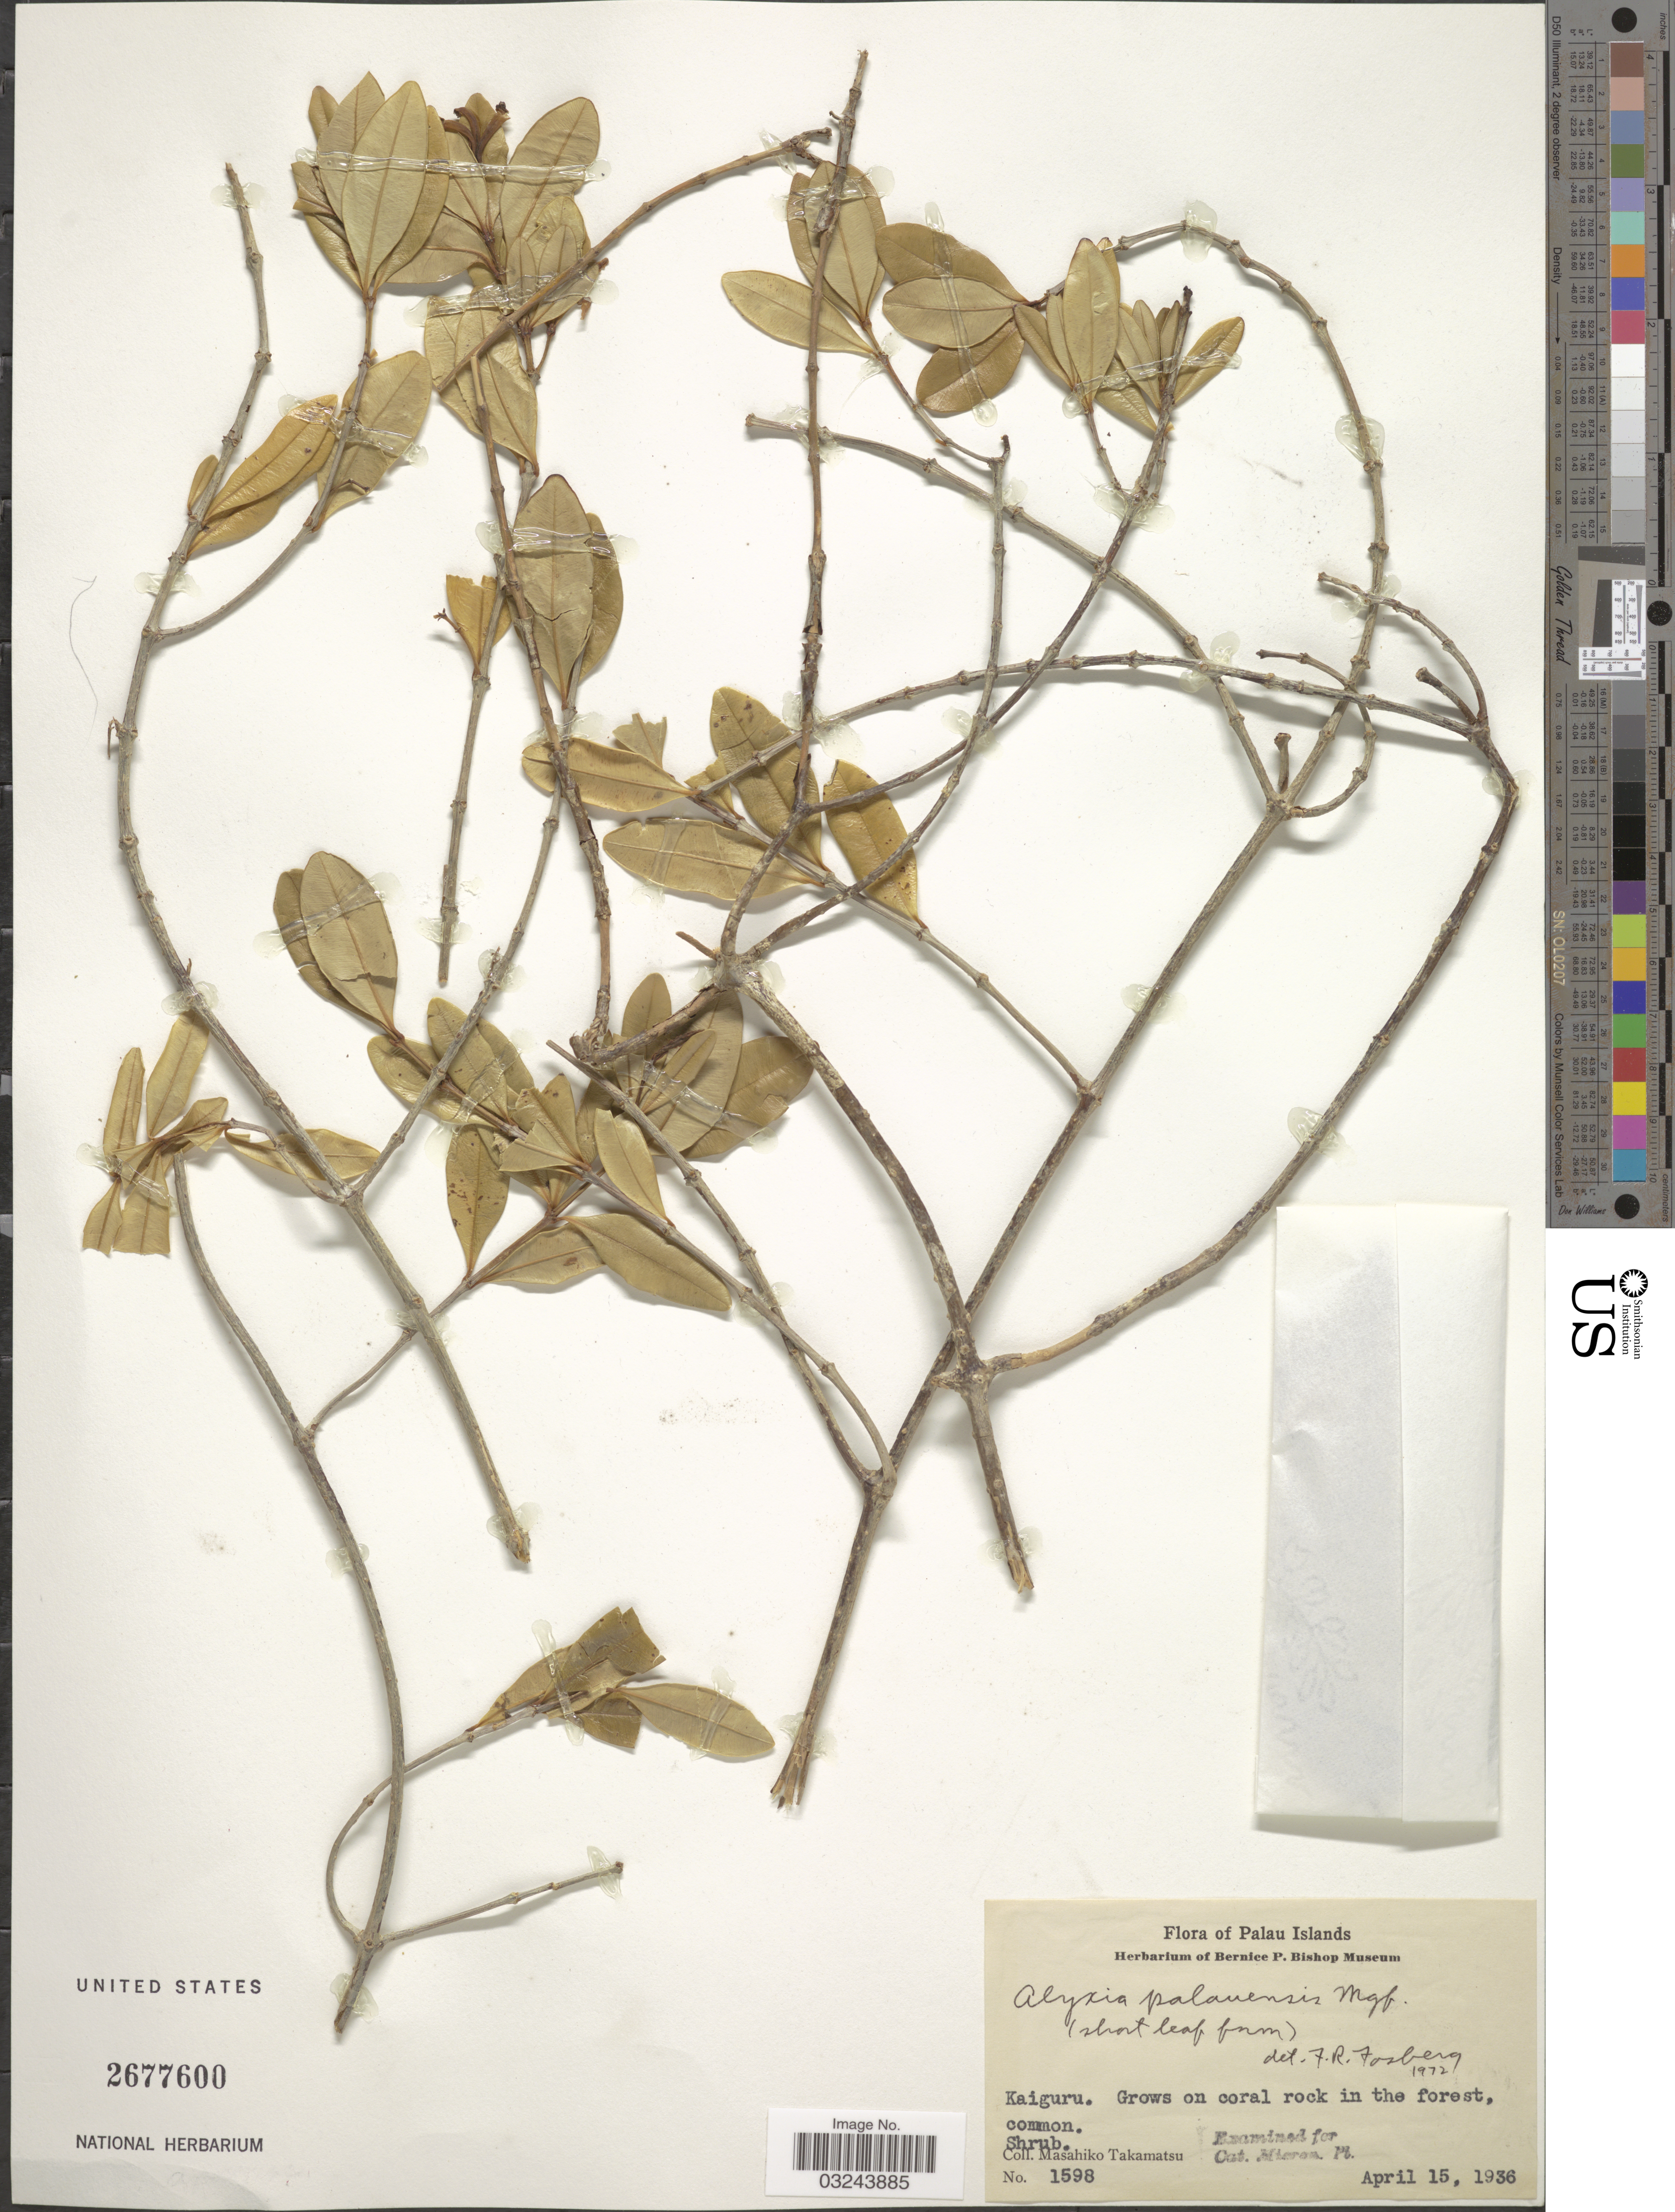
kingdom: Plantae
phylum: Tracheophyta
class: Magnoliopsida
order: Gentianales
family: Apocynaceae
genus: Alyxia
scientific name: Alyxia palauensis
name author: Markgr.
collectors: M. Takamatsu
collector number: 1598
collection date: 1936-04-15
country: Palau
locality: Palau Islands. Kaiguru.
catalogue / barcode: US 2677600